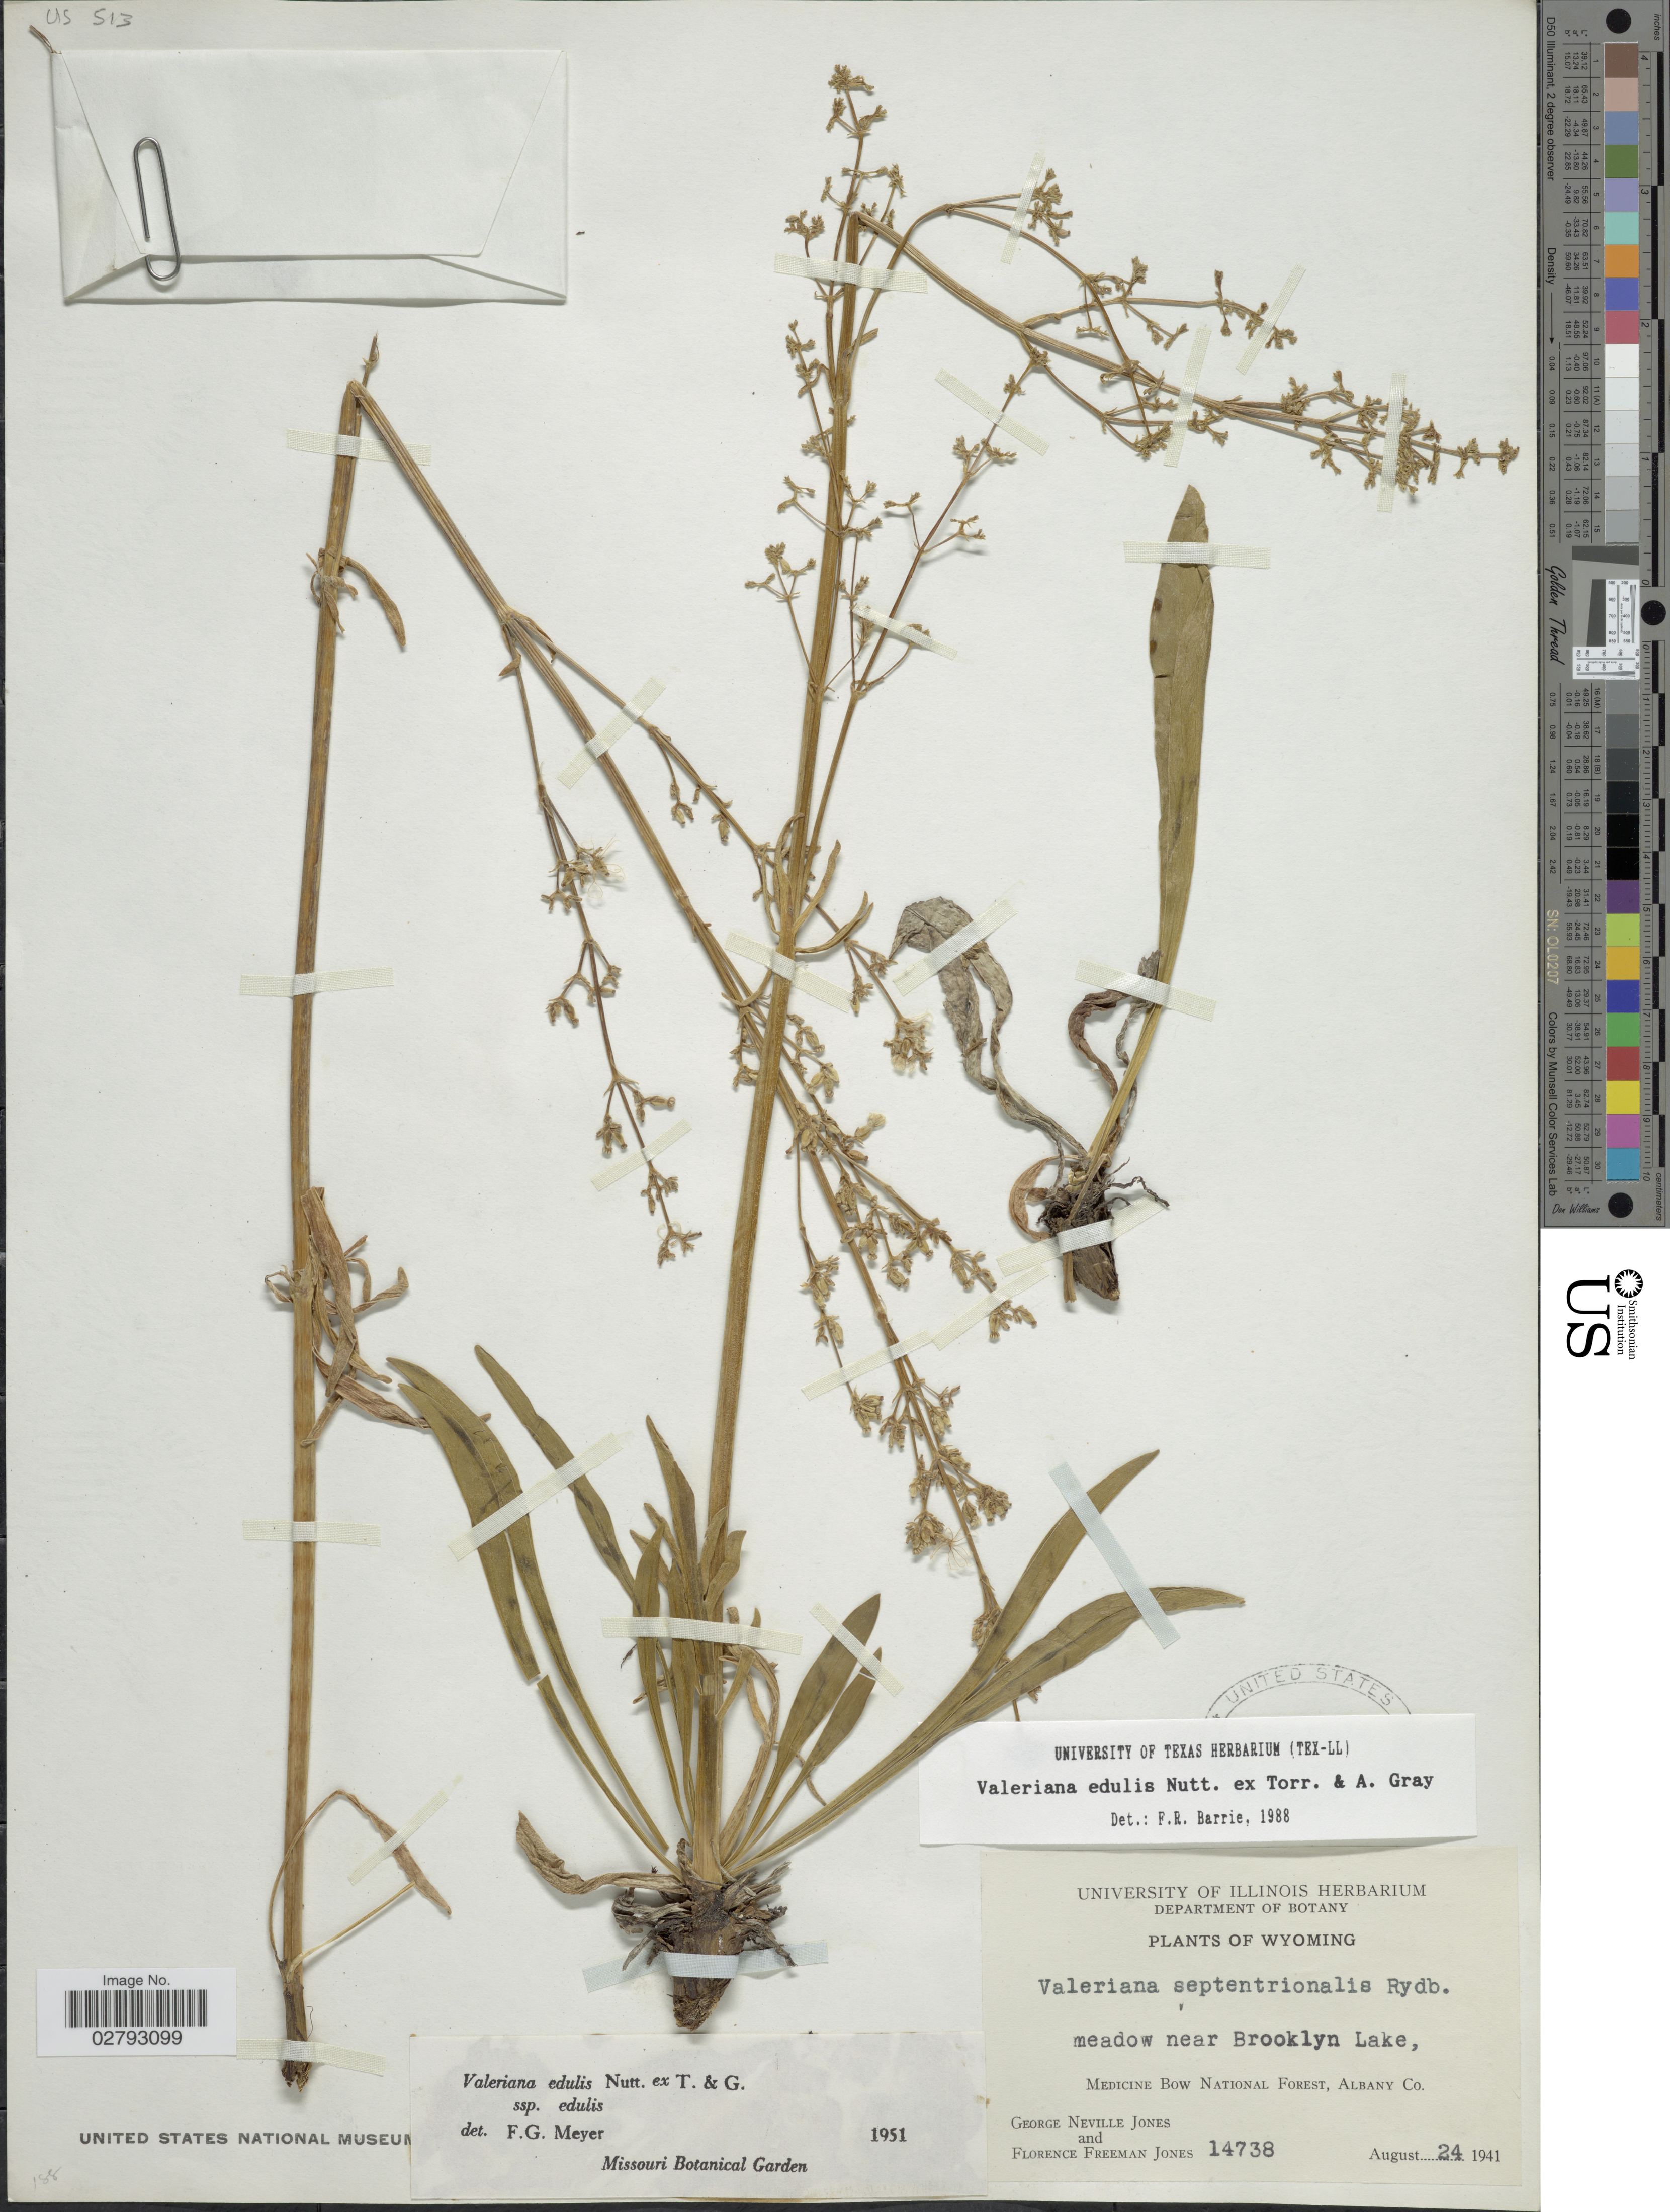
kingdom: Plantae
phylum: Tracheophyta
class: Magnoliopsida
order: Dipsacales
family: Caprifoliaceae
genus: Valeriana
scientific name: Valeriana edulis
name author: Nutt.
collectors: G. N. Jones & F. F. Jones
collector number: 14738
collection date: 1941-08-24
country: United States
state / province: Wyoming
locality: Meadow near Brooklyn Lake, Medicine Bow National Forest, Albany Co.